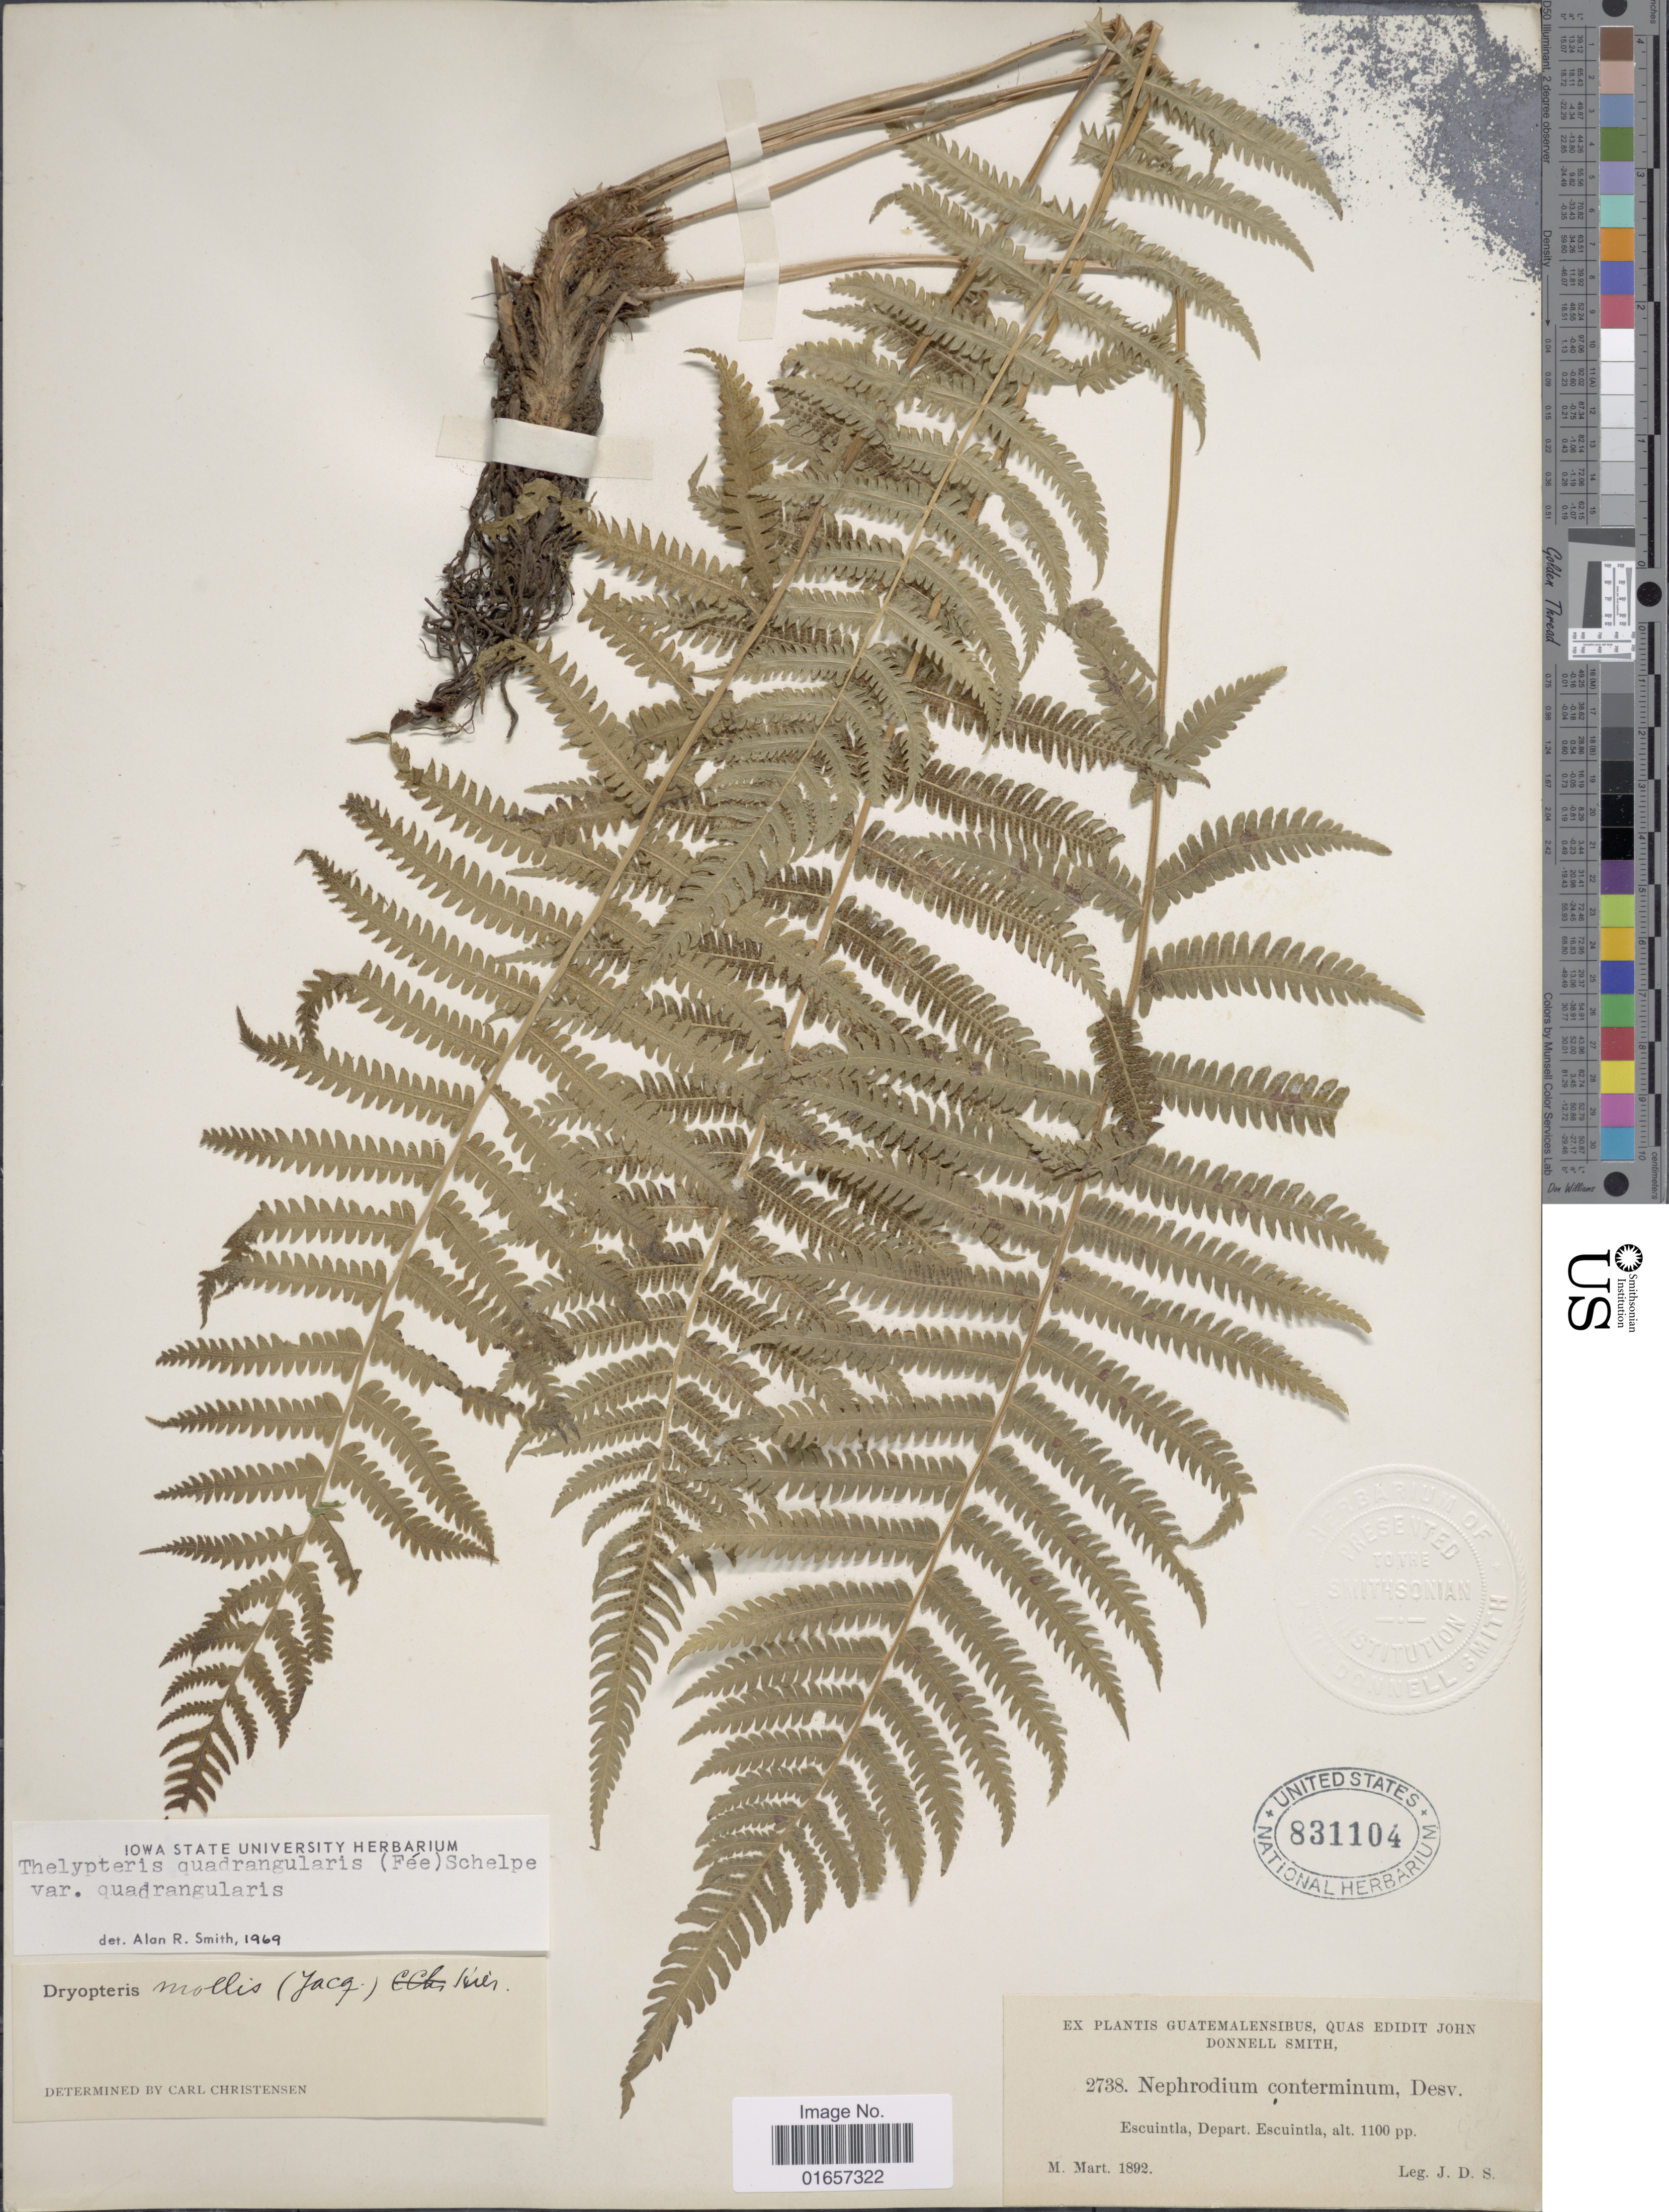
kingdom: Plantae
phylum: Tracheophyta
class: Polypodiopsida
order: Polypodiales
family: Thelypteridaceae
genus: Christella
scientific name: Christella hispidula var. hispidula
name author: (Decne.) Holttum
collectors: J. Donnell Smith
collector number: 2738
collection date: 1892-03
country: Guatemala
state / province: Escuintla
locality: Escuintla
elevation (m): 335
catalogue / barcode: US 831104